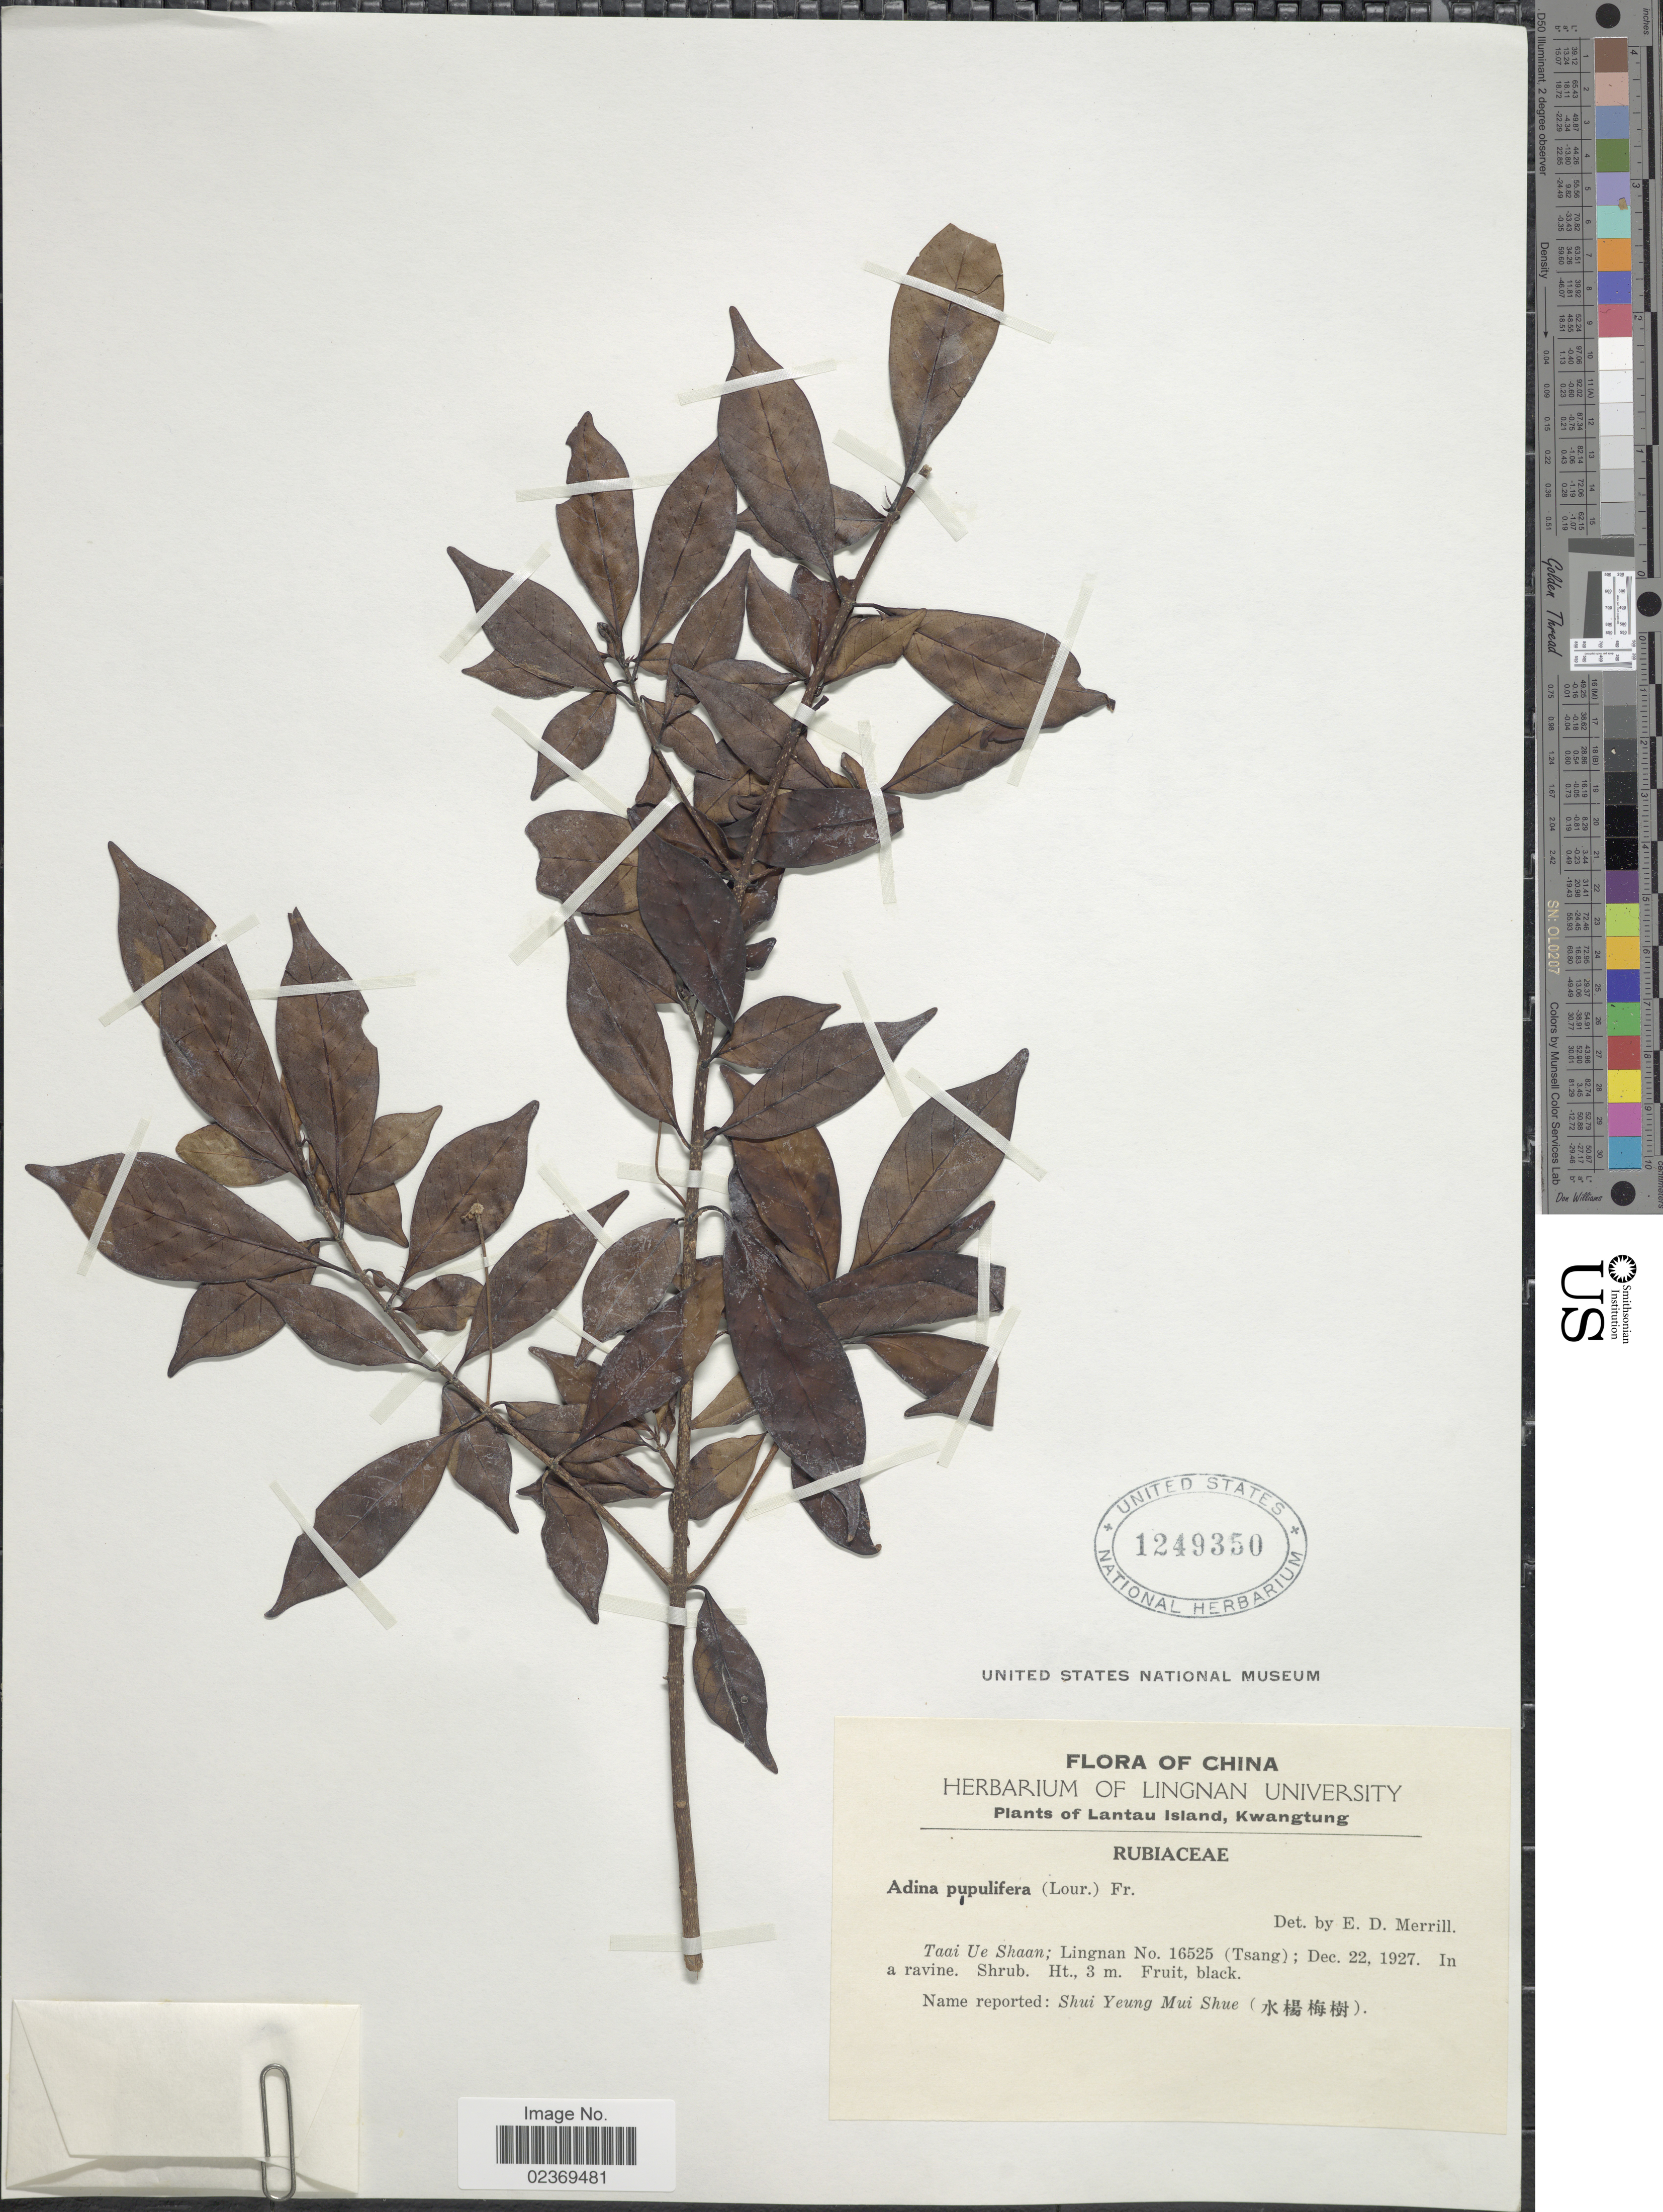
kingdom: Plantae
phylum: Tracheophyta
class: Magnoliopsida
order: Gentianales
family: Rubiaceae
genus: Adina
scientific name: Adina pilulifera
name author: (Lam.) Franch. & Drake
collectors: -. T'sang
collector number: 1652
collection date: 1927-12-22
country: China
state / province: Guangdong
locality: Lantau Island, Kwangtung, Taai Ue Shaan; Lingnan, in a ravine.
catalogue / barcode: US 1249350